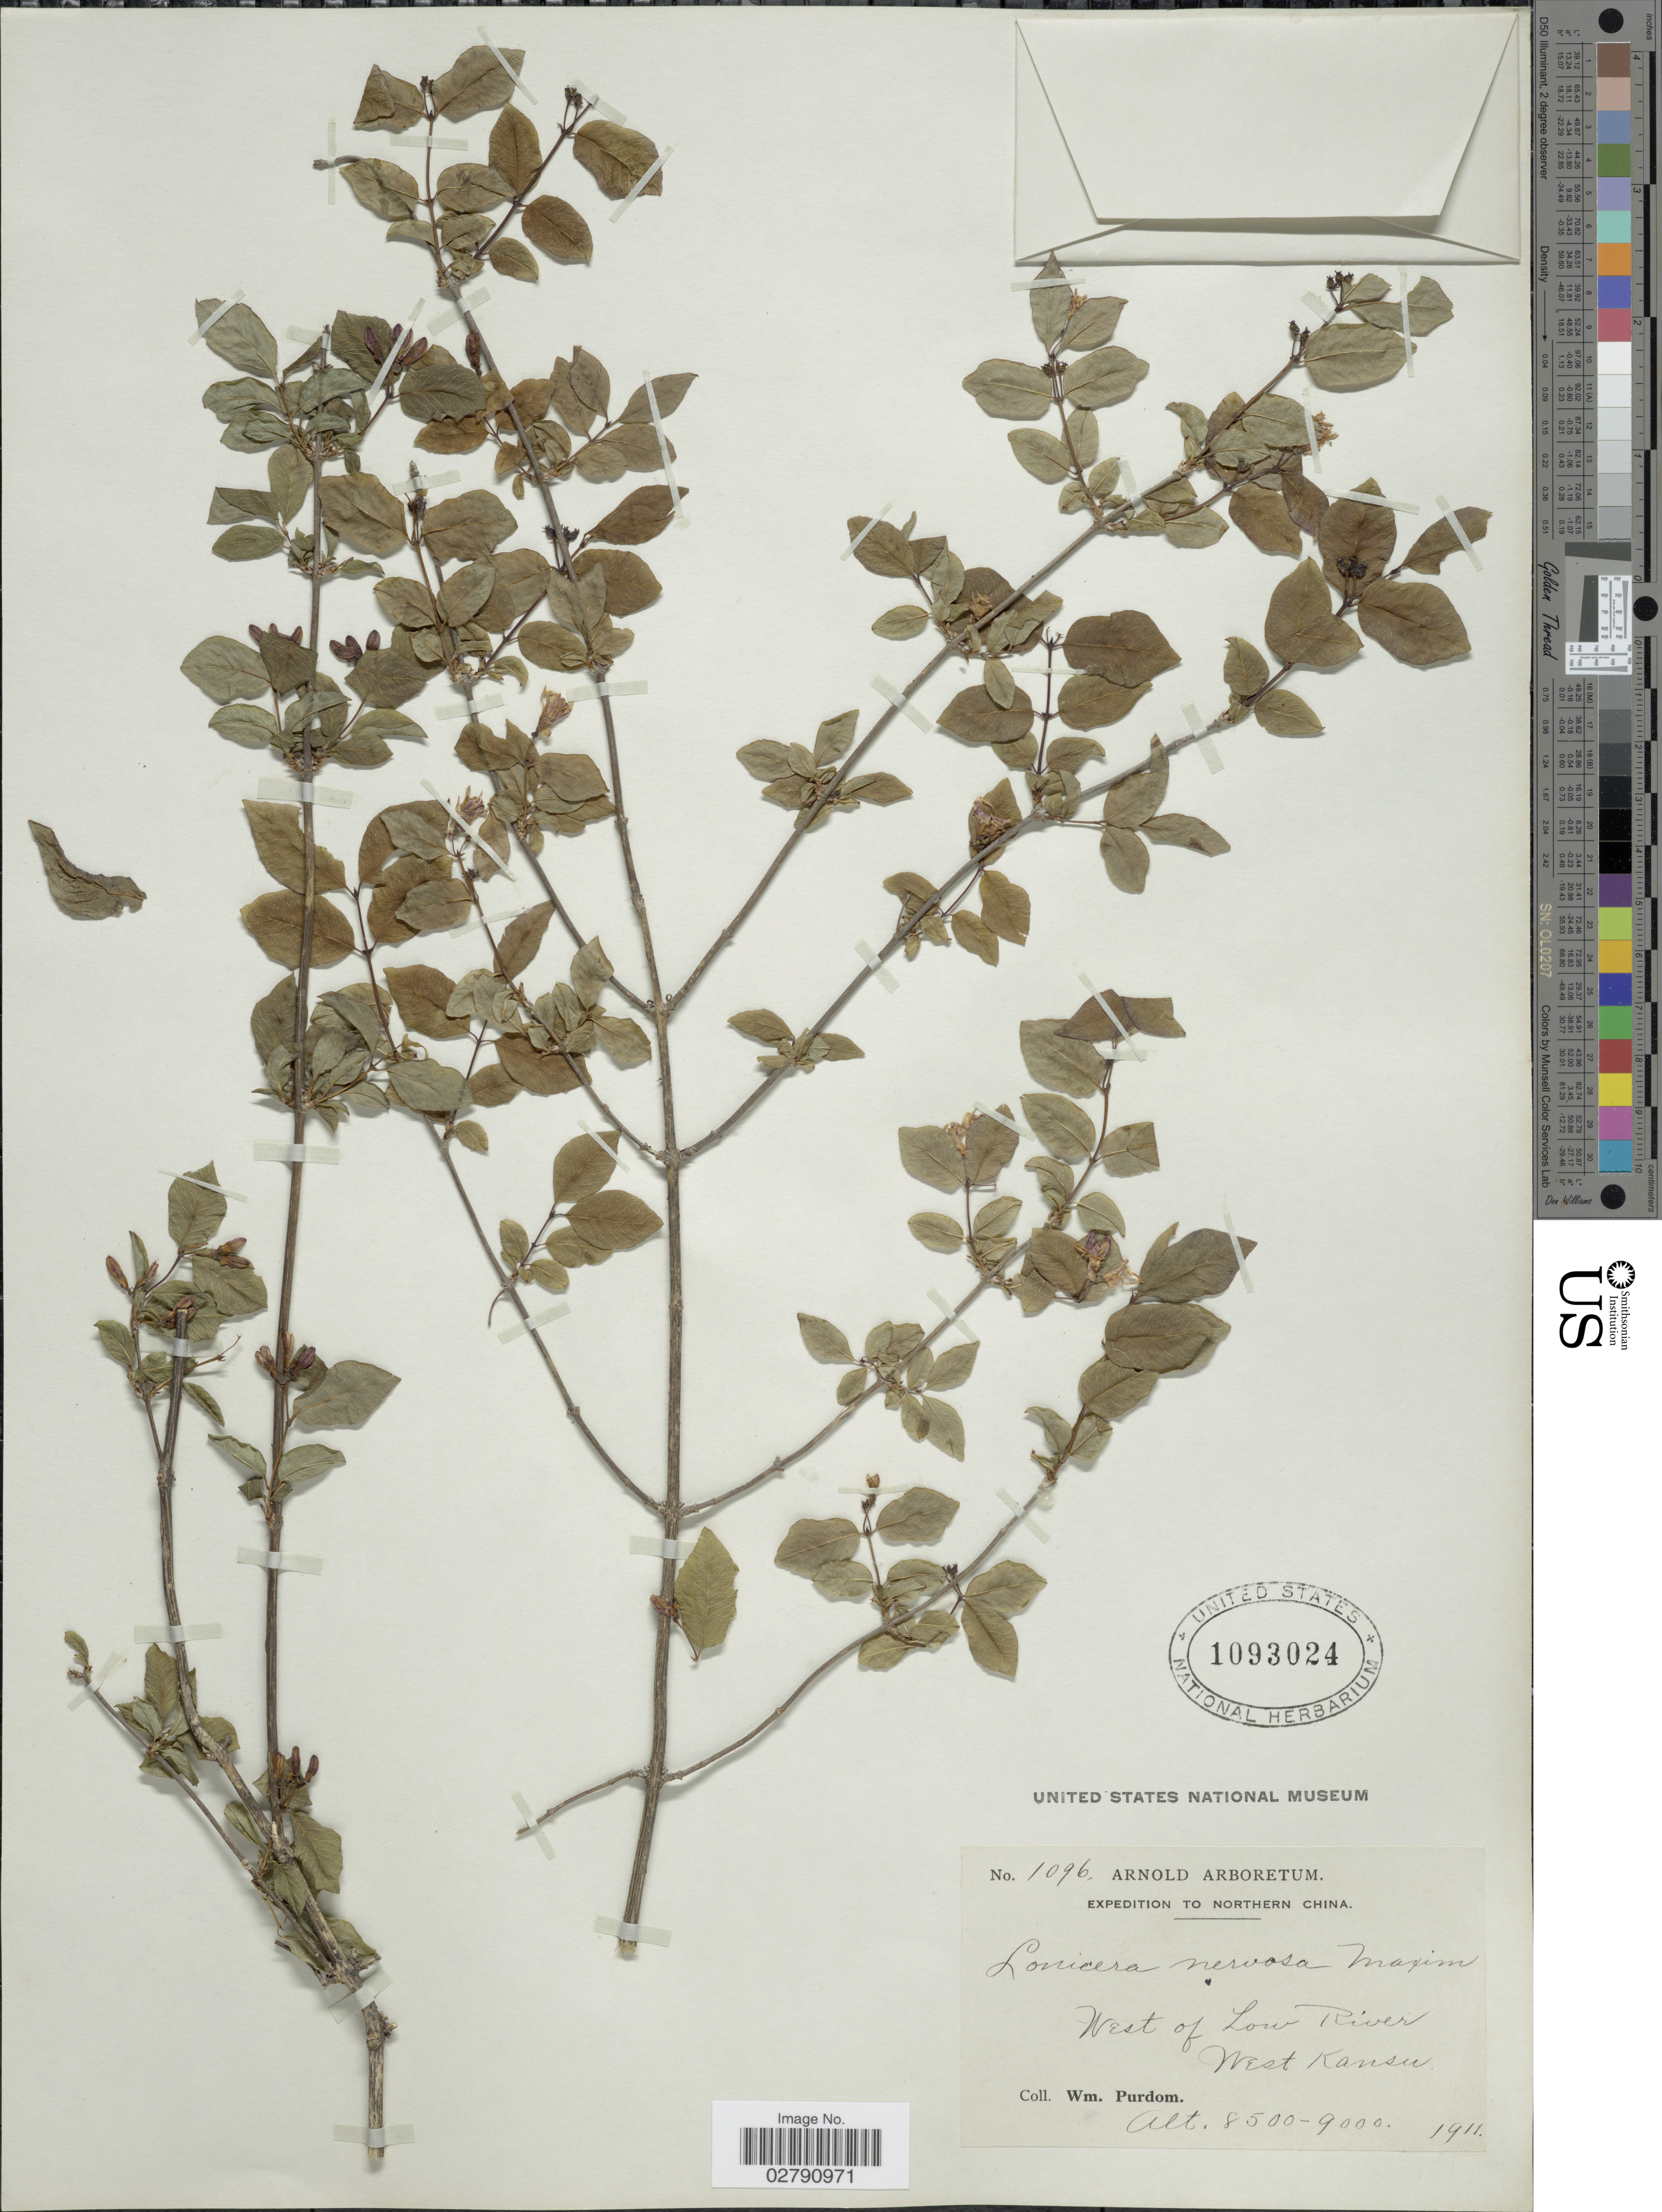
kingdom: Plantae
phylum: Tracheophyta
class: Magnoliopsida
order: Dipsacales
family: Caprifoliaceae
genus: Lonicera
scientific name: Lonicera nervosa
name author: Maxim.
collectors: W. Purdom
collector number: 1096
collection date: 1911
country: China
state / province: Gansu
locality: Northern China. West of Low River. West Kansu.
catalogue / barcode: US 1093024